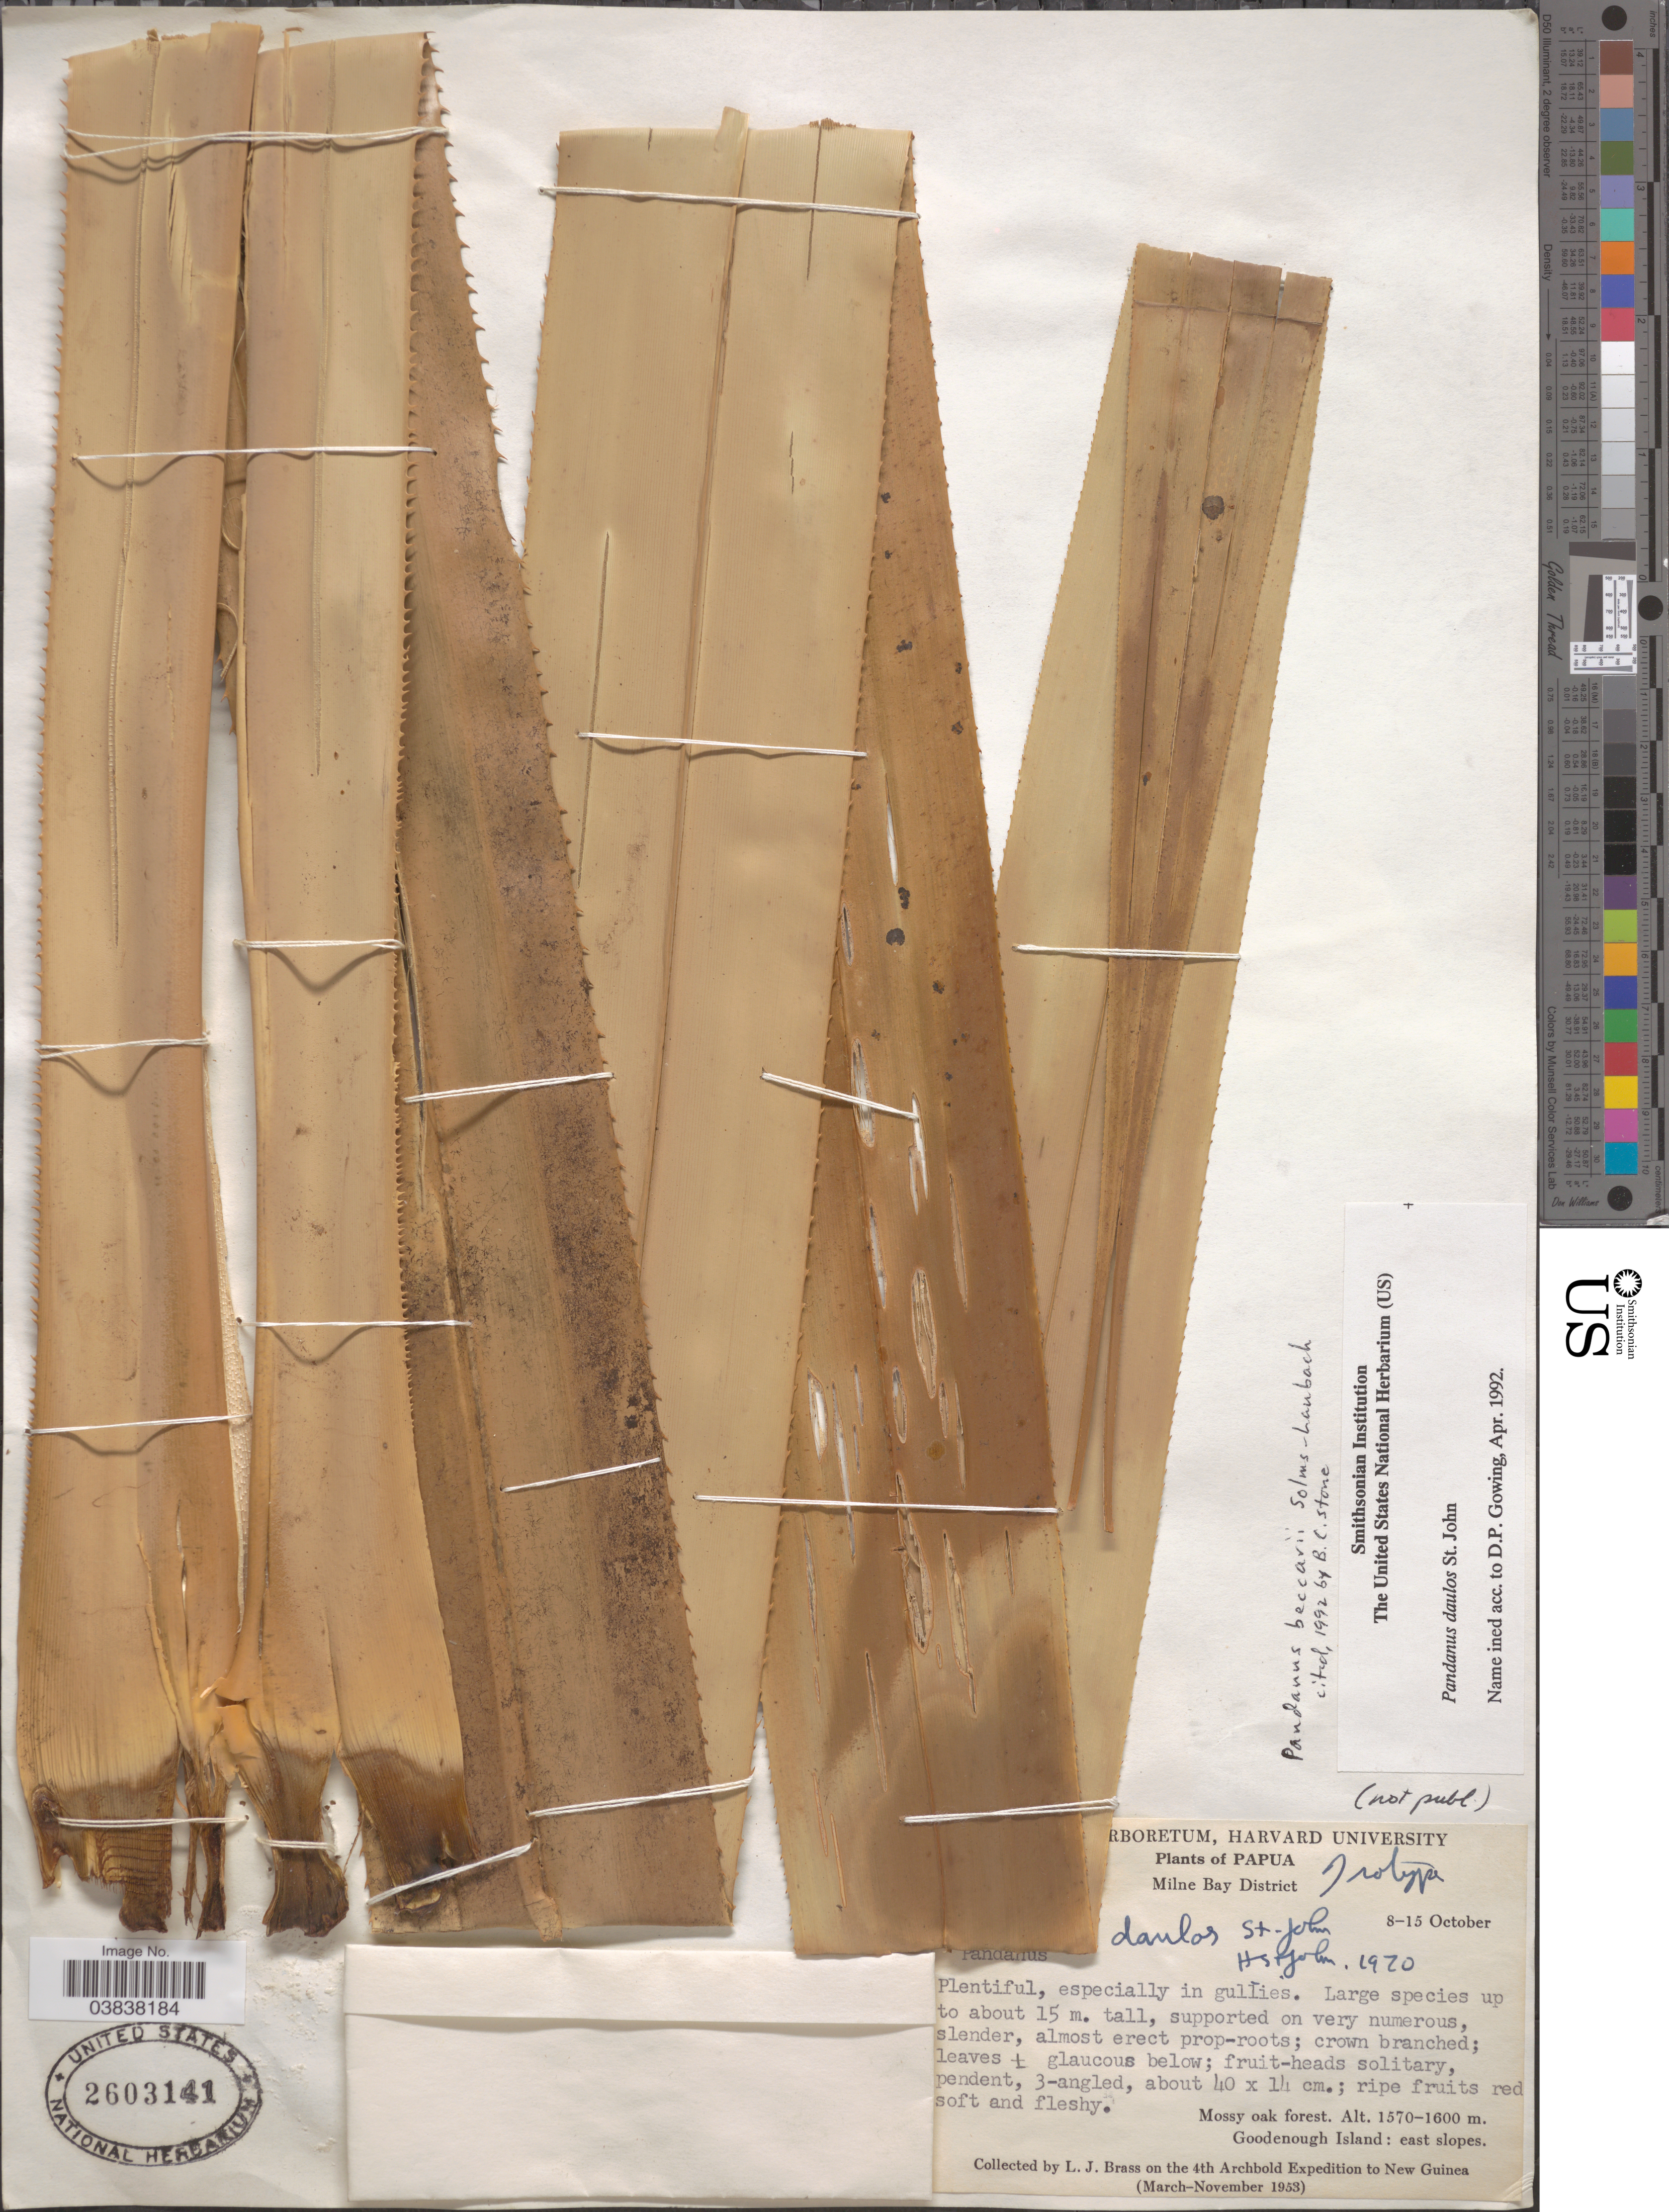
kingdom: Plantae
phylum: Tracheophyta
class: Liliopsida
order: Pandanales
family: Pandanaceae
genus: Pandanus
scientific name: Pandanus beccarii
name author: Solms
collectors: L. J. Brass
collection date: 1953-10-08/1953-10-15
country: Papua New Guinea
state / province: Milne Bay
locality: Milne Bay District. Goodenough Island: east slopes. New Guinea.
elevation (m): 1570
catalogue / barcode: US 2603141